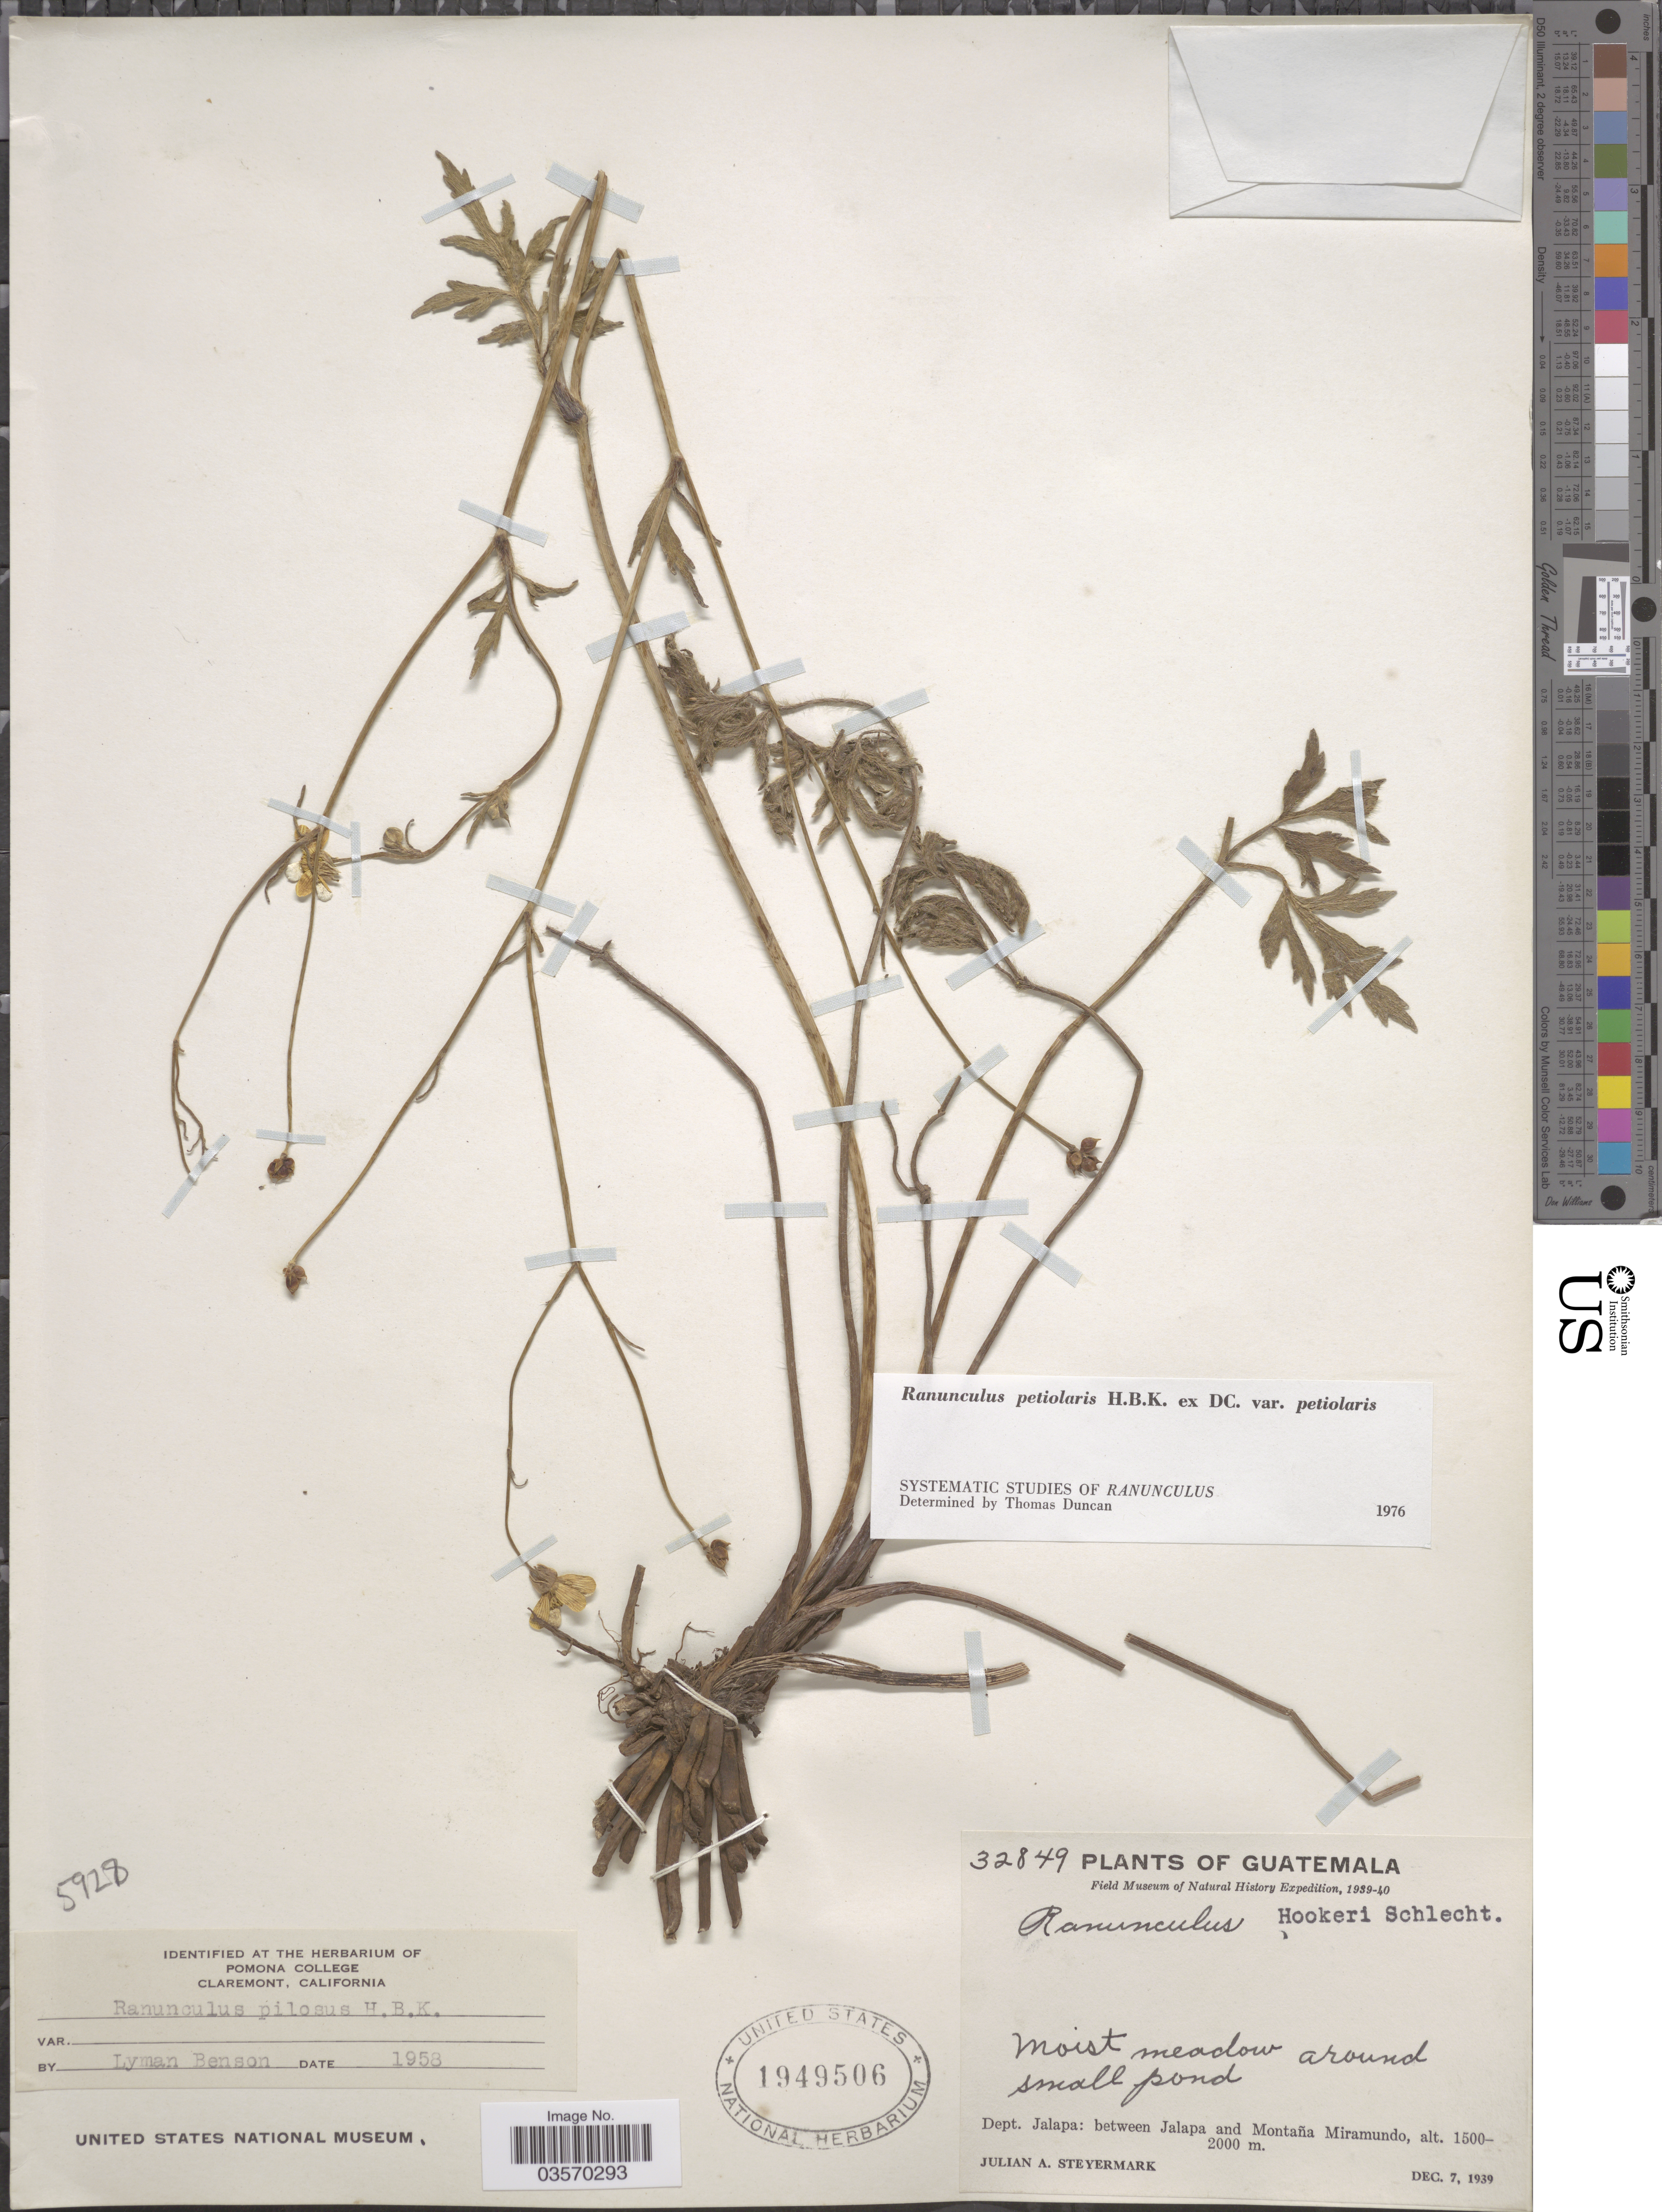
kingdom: Plantae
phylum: Tracheophyta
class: Magnoliopsida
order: Ranunculales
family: Ranunculaceae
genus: Ranunculus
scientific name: Ranunculus petiolaris var. petiolaris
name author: Kunth ex DC.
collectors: J. Steyermark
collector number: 32849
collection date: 1939-12-07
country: Guatemala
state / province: Jalapa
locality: Dept. Jalapa: between Jalapa and Montaña Miramundo.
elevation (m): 1500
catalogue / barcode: US 1949506